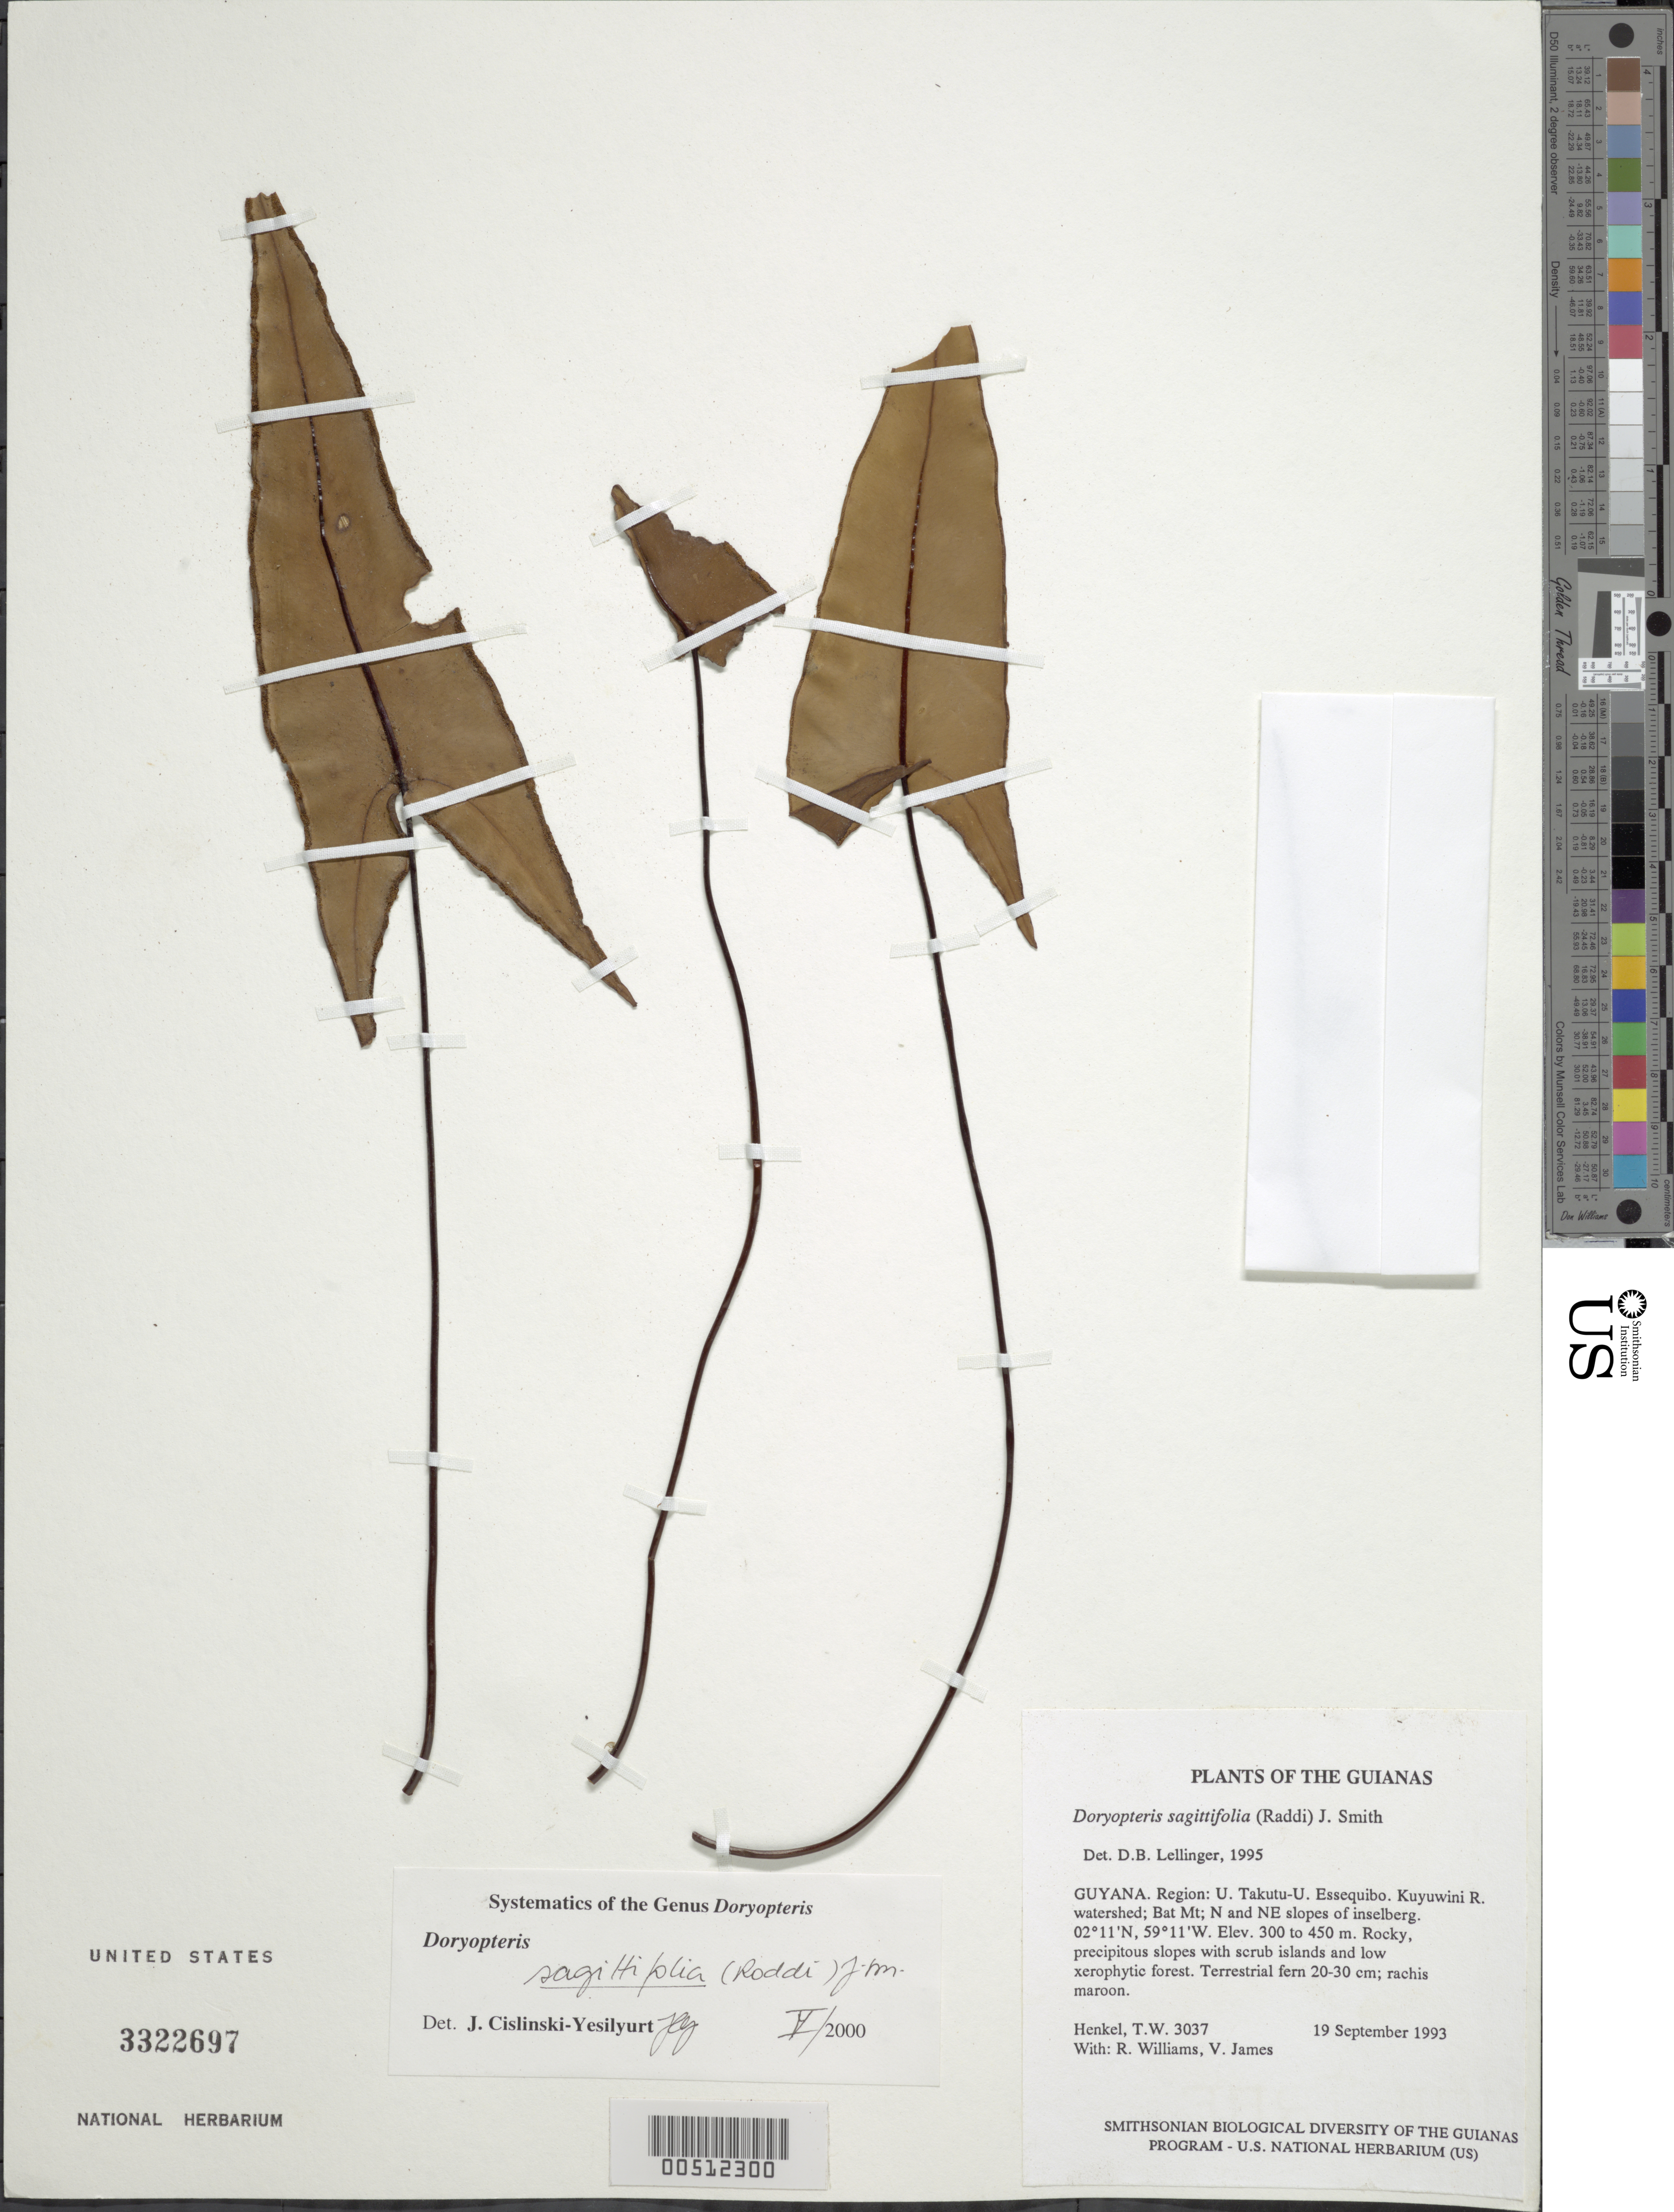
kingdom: Plantae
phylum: Tracheophyta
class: Polypodiopsida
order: Polypodiales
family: Pteridaceae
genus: Doryopteris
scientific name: Doryopteris sagittifolia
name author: J. Sm.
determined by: Lellinger, David B., (BOT), Smithsonian Institution - National Museum of Natural History (UNITED STATES)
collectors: T. Henkel, R. Williams & V. James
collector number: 3037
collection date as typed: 19 September 1993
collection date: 1993-09-19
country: Guyana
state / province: U. Takutu-U. Essequibo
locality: Kuyuwini R. watershed; Bat Mt; N and NE slopes of inselberg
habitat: Rocky, precipitous slopes with scrub islands and low xerophytic forest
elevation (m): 300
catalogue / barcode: US 3322697